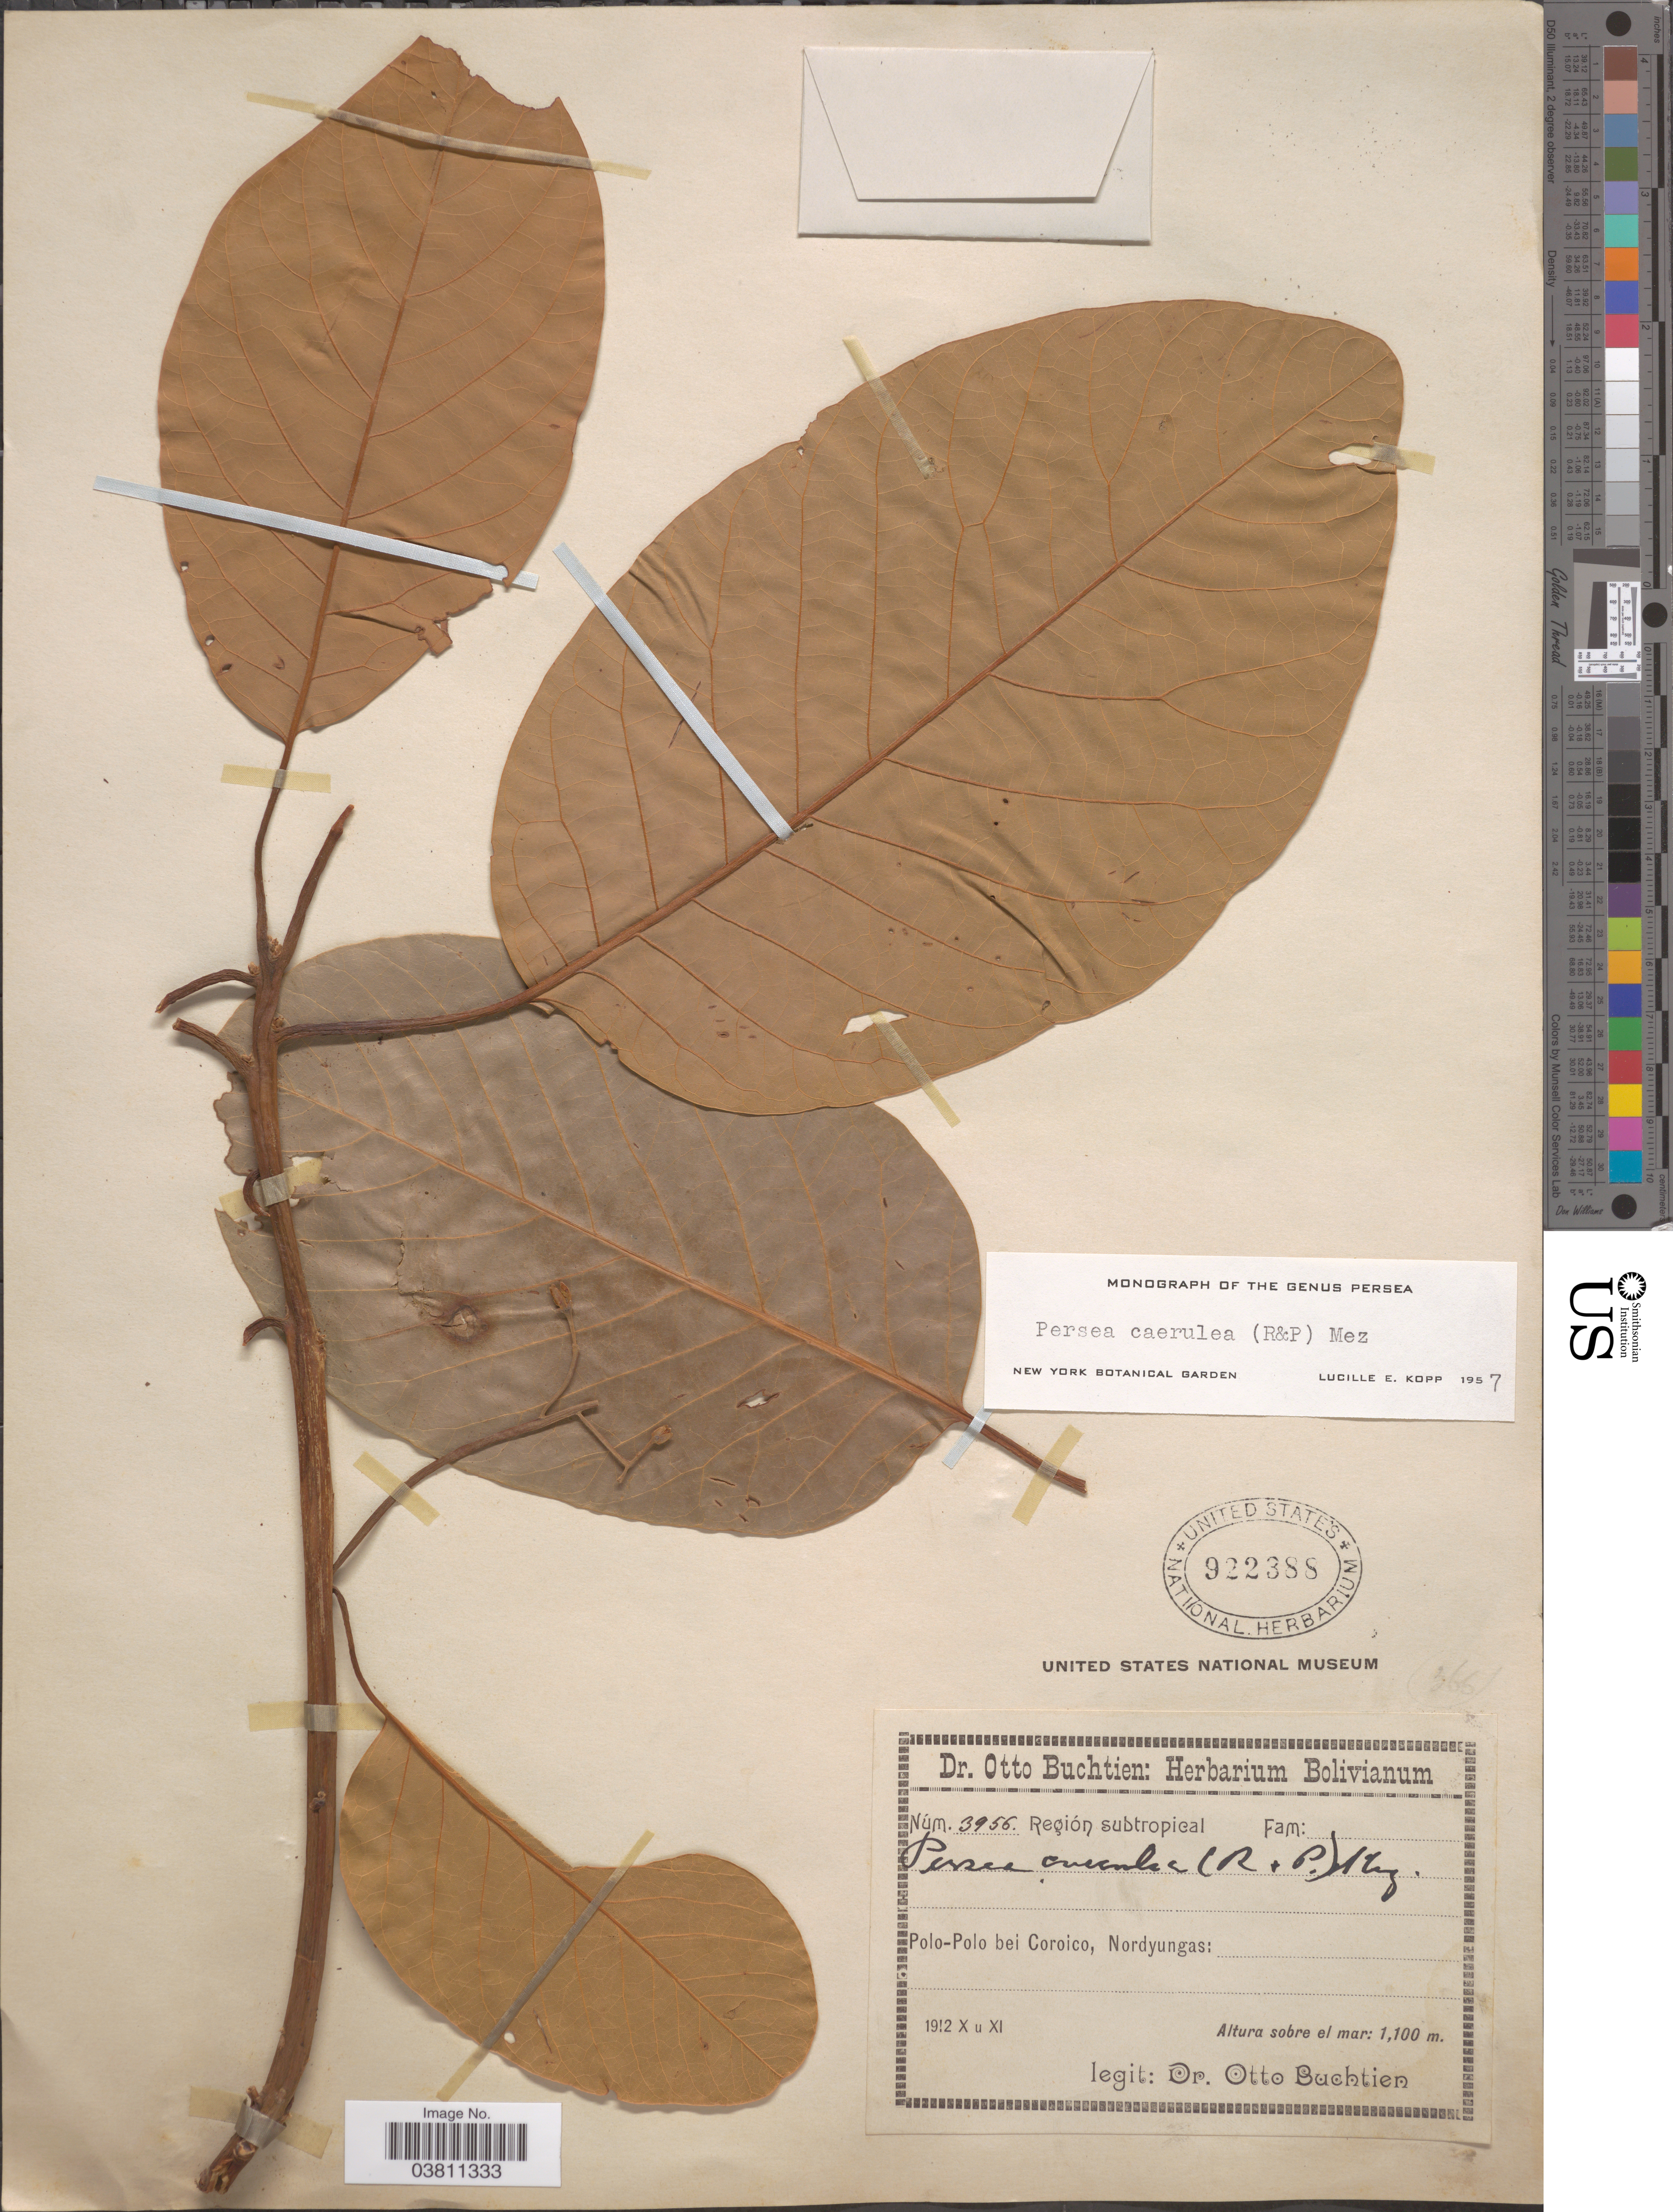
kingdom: Plantae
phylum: Tracheophyta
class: Magnoliopsida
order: Laurales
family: Lauraceae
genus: Persea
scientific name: Persea caerulea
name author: (Ruiz & Pav.) Mez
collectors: O. Buchtien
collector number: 3956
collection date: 1912-10/1912-11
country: Bolivia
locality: Región subtropical. Polo-Polo bei Coroico, Nordyungas.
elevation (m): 1100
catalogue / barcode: US 922388